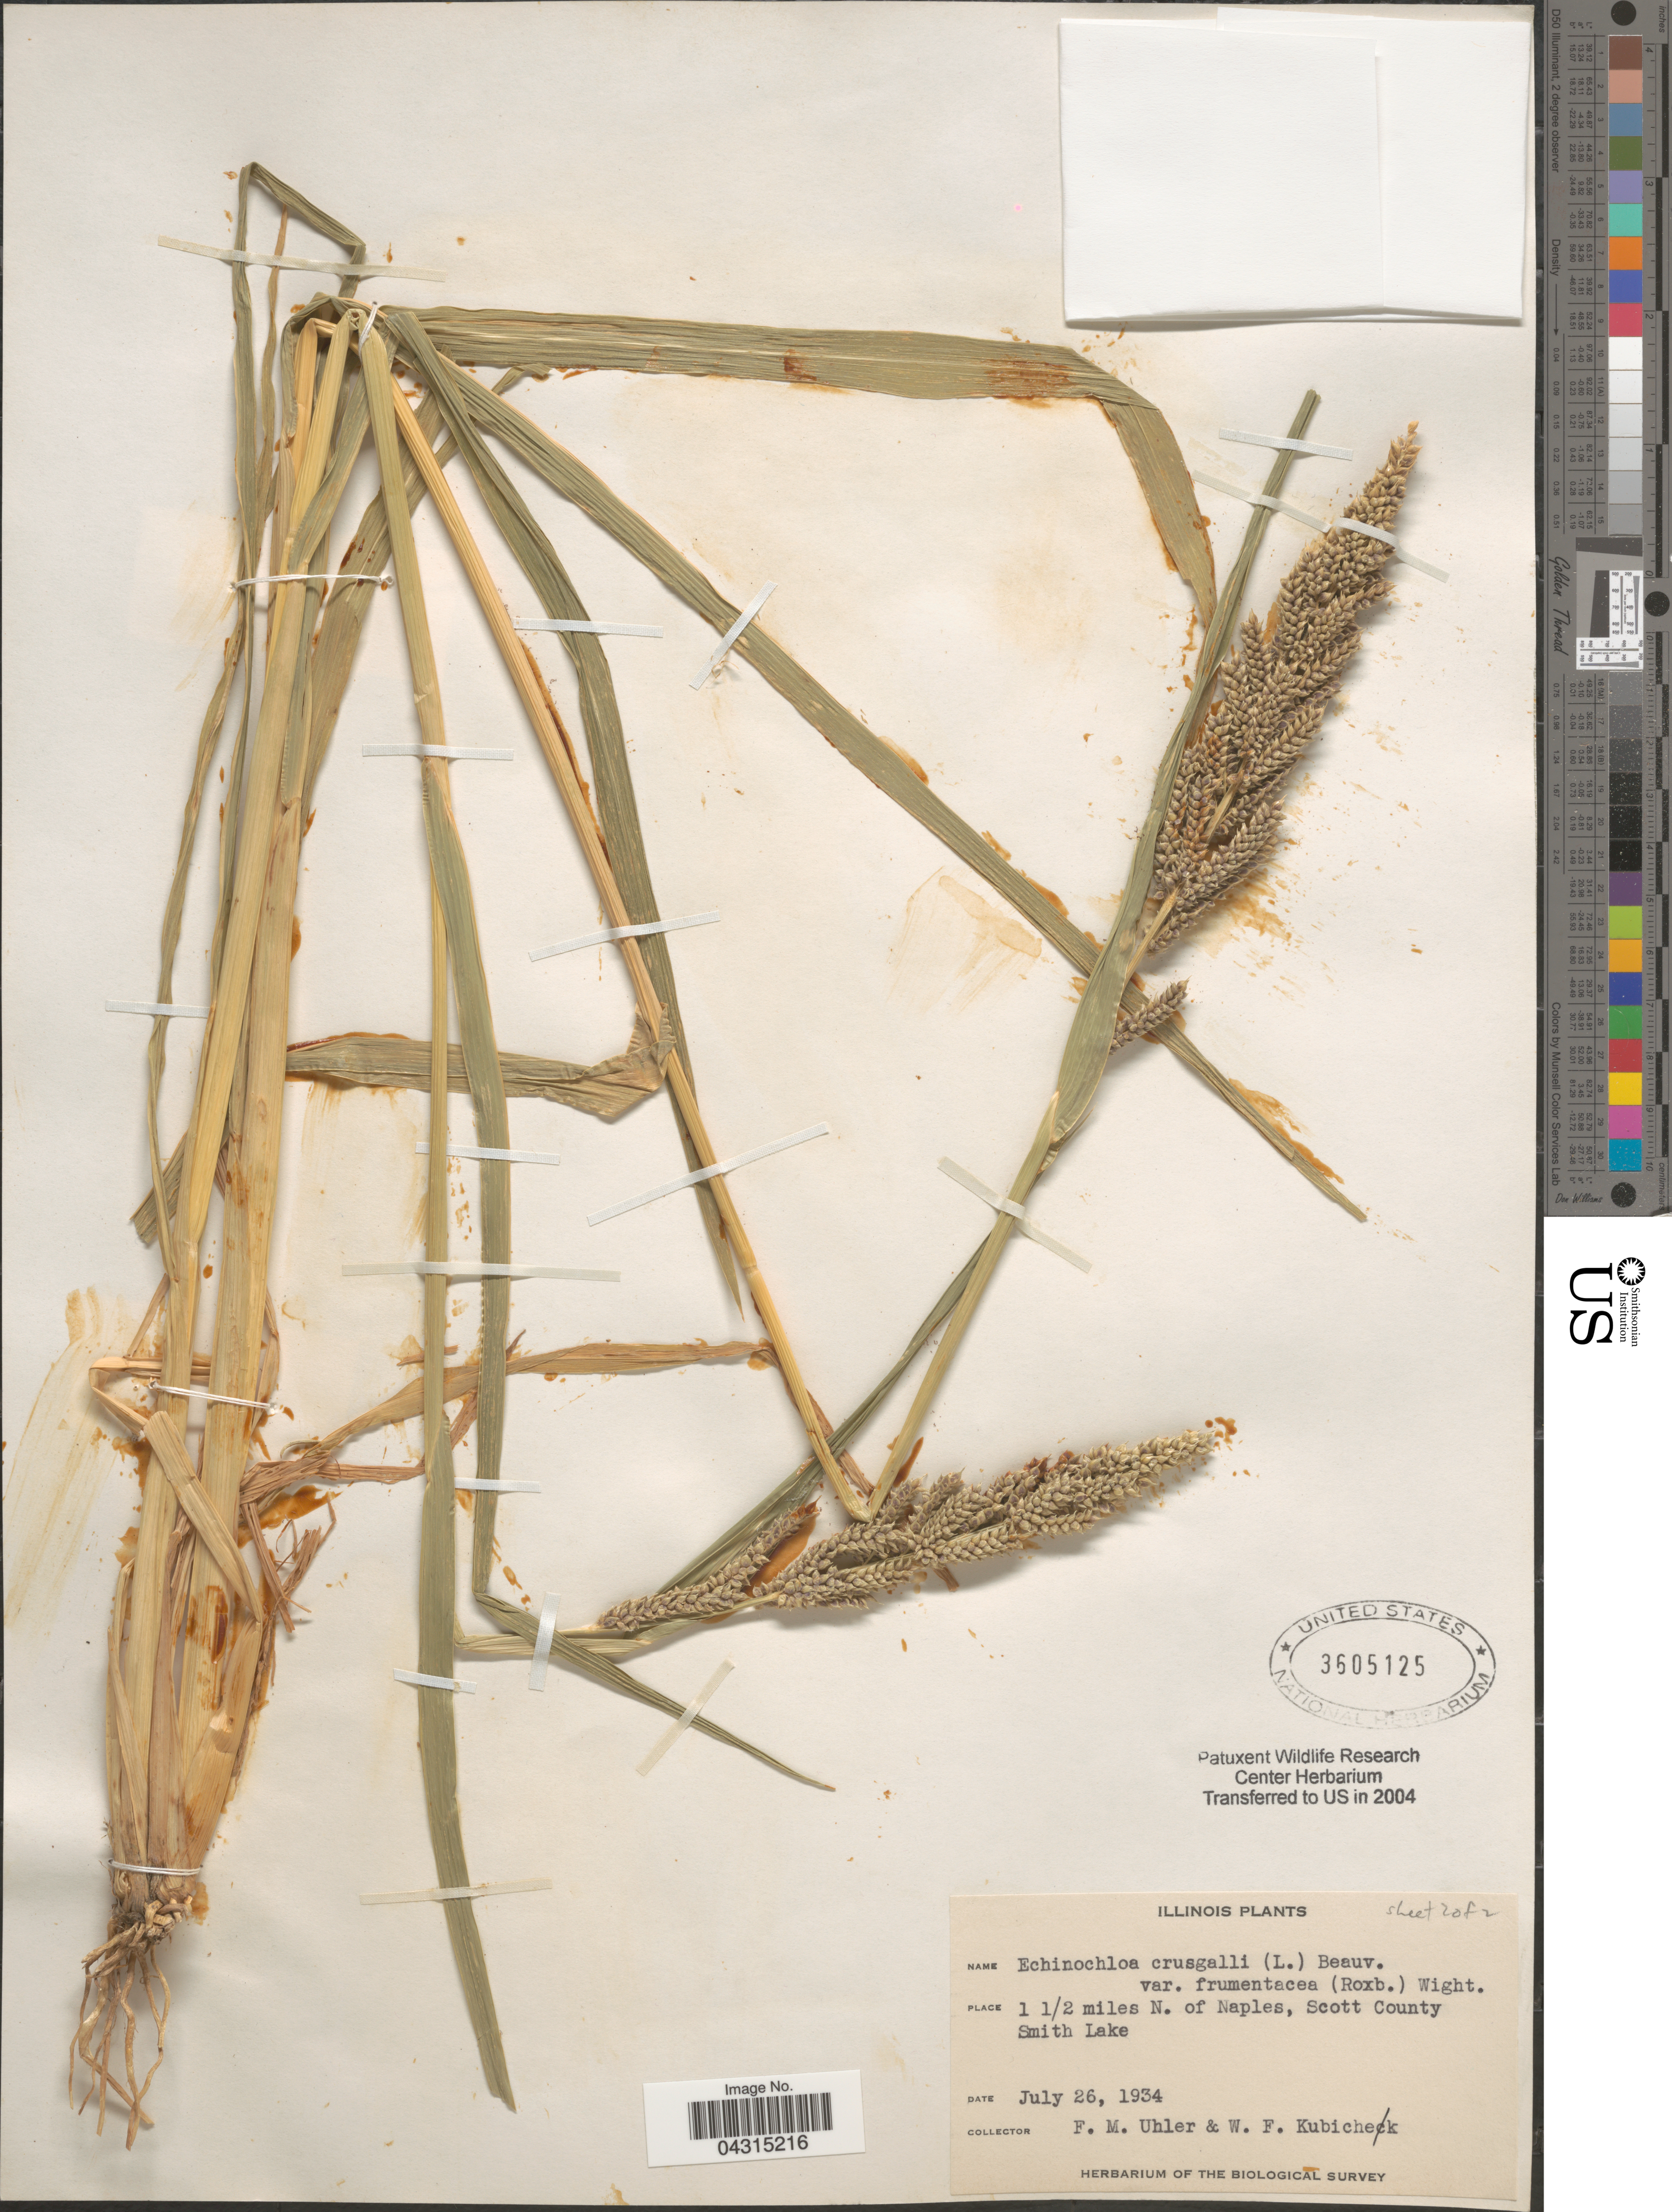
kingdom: Plantae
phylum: Tracheophyta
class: Liliopsida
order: Poales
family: Poaceae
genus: Echinochloa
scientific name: Echinochloa crus-galli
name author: (L.) P. Beauv.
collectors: F. M. Uhler & W. Kubichek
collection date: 1934-07-26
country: United States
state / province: Illinois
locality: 1½ miles N. of Naples, Scott County. The Biological Survey.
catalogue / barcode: US 3605125